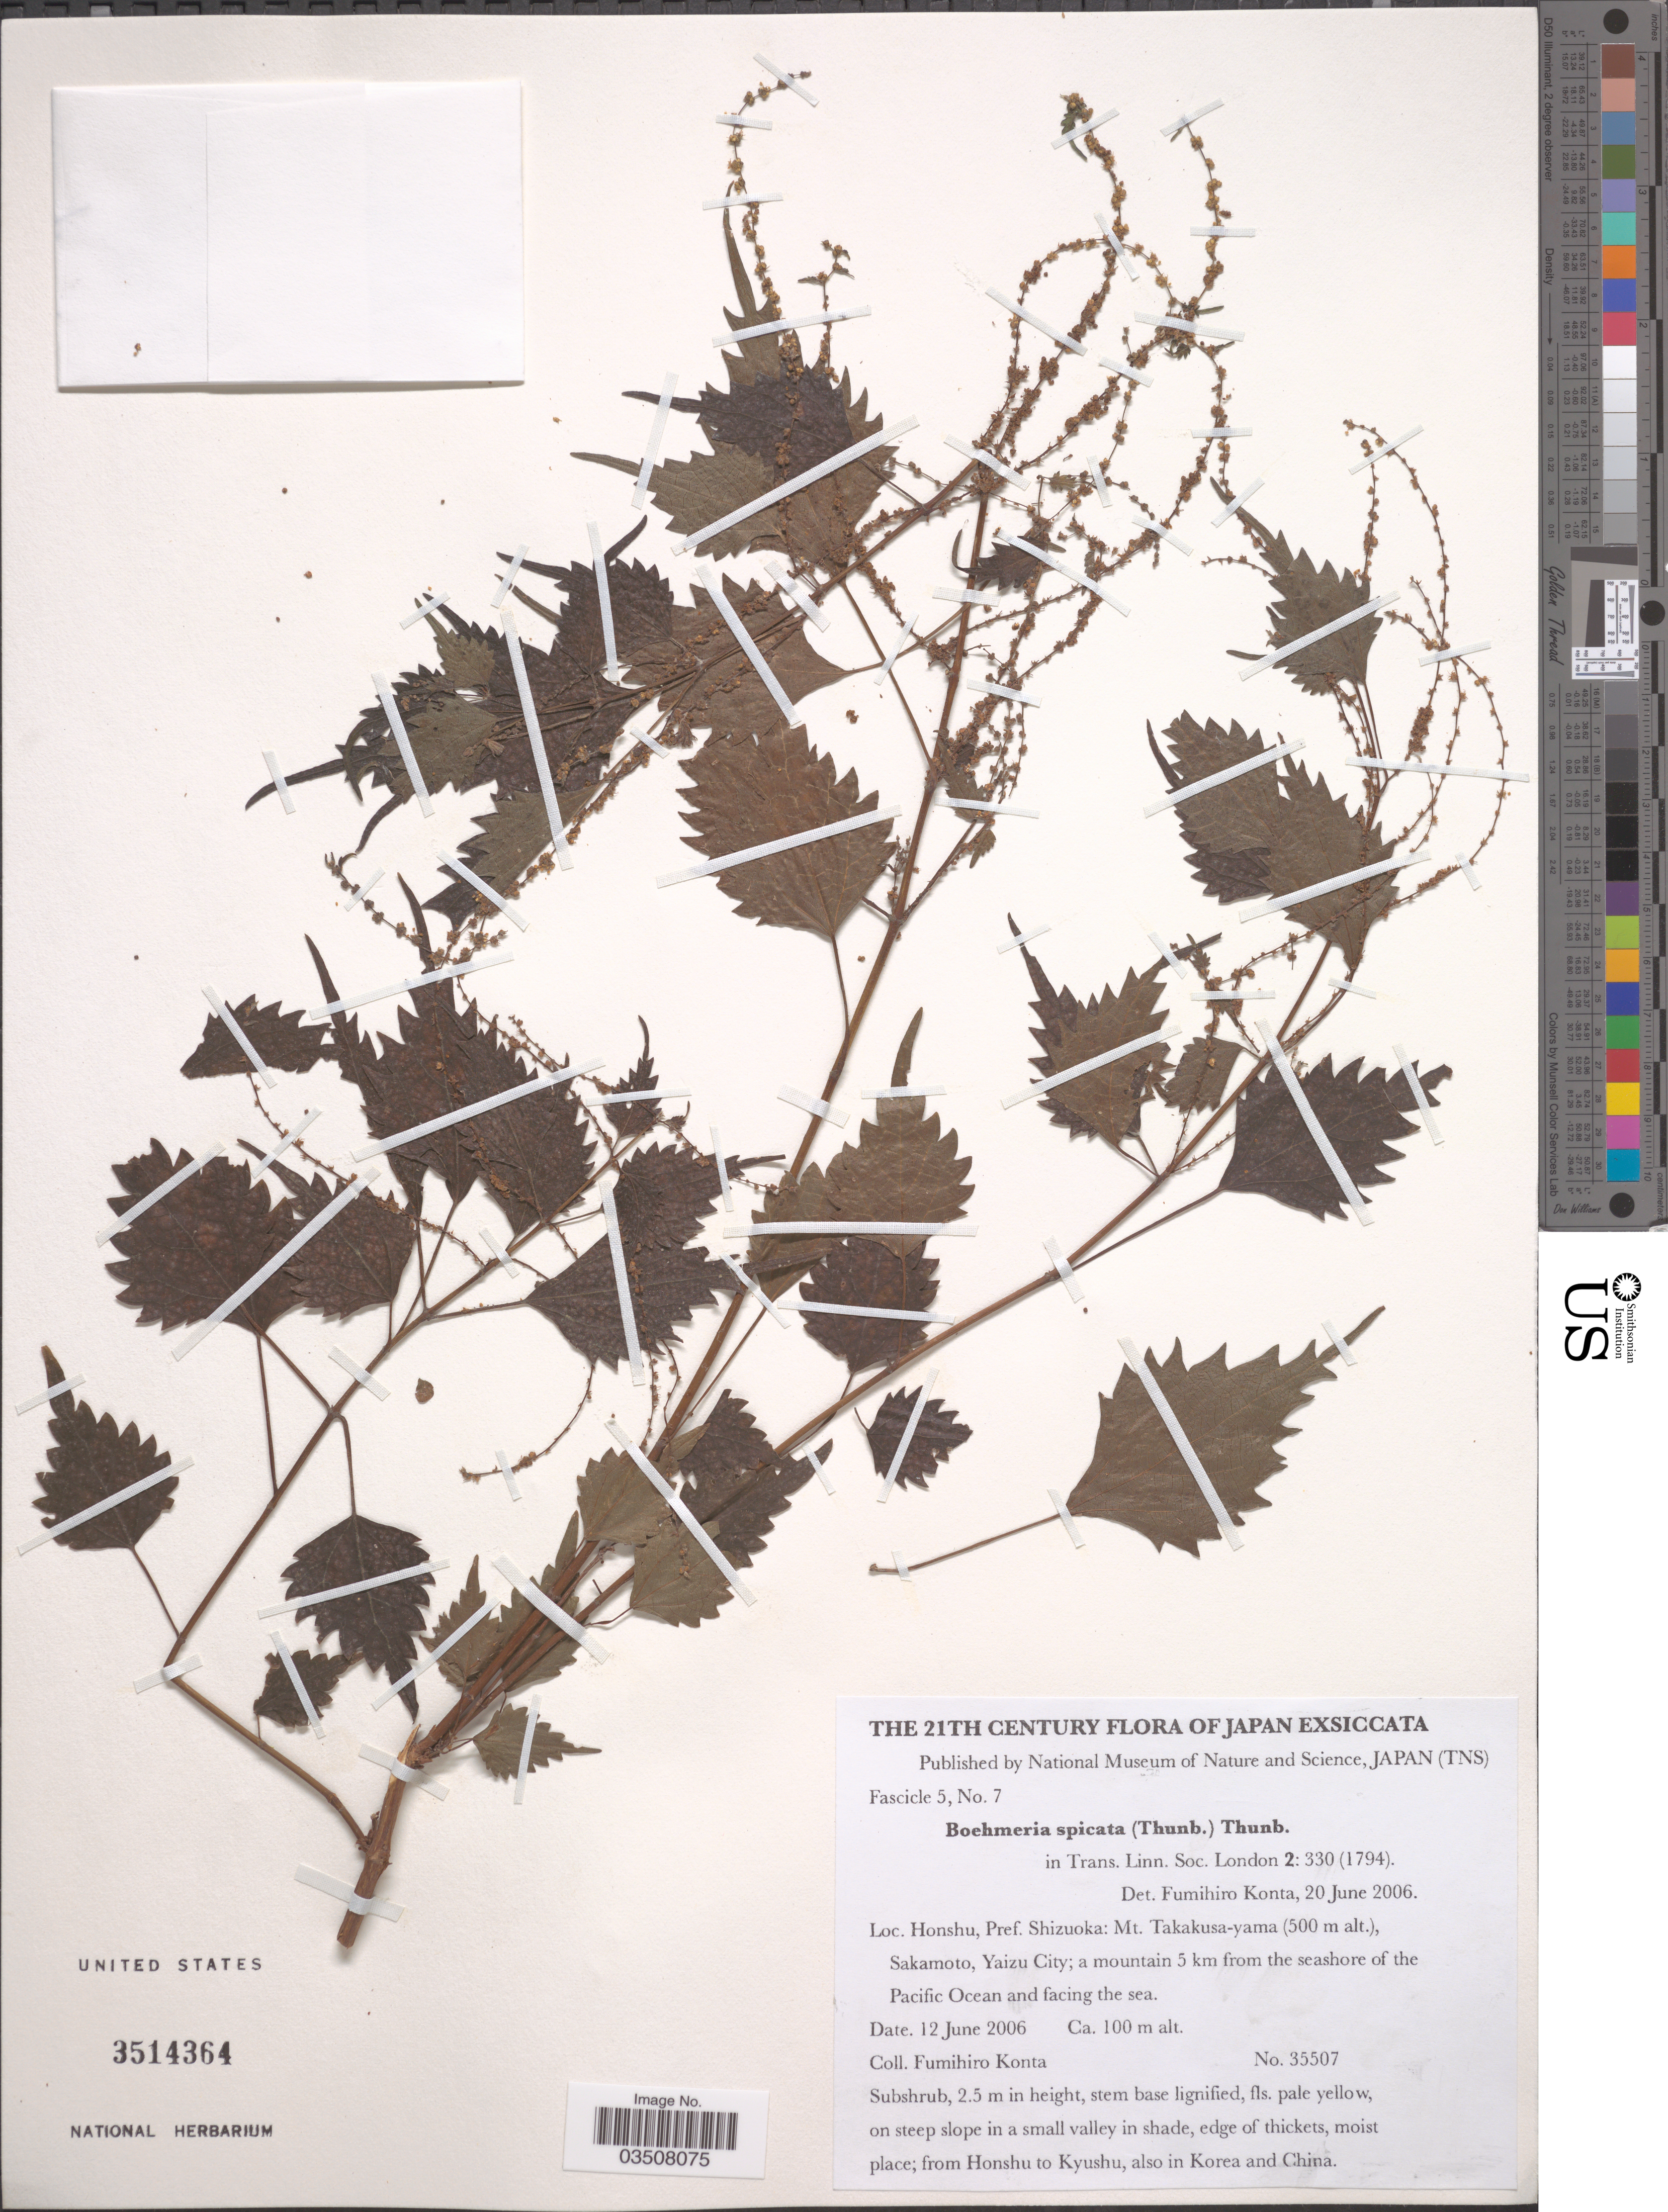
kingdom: Plantae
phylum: Tracheophyta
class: Magnoliopsida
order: Rosales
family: Urticaceae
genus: Boehmeria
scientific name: Boehmeria spicata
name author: (Thunb.) Thunb.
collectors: F. Konta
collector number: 35507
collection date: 2006-06-12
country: Japan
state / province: Sizuoka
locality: Honshu, Pref. Shizuoka: Mt. Takakusa-yama. Sakamoto, Yaizu City; a mountain 5 km from the seashore of the Pacific Ocean and facing the sea.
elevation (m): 100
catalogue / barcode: US 3514364